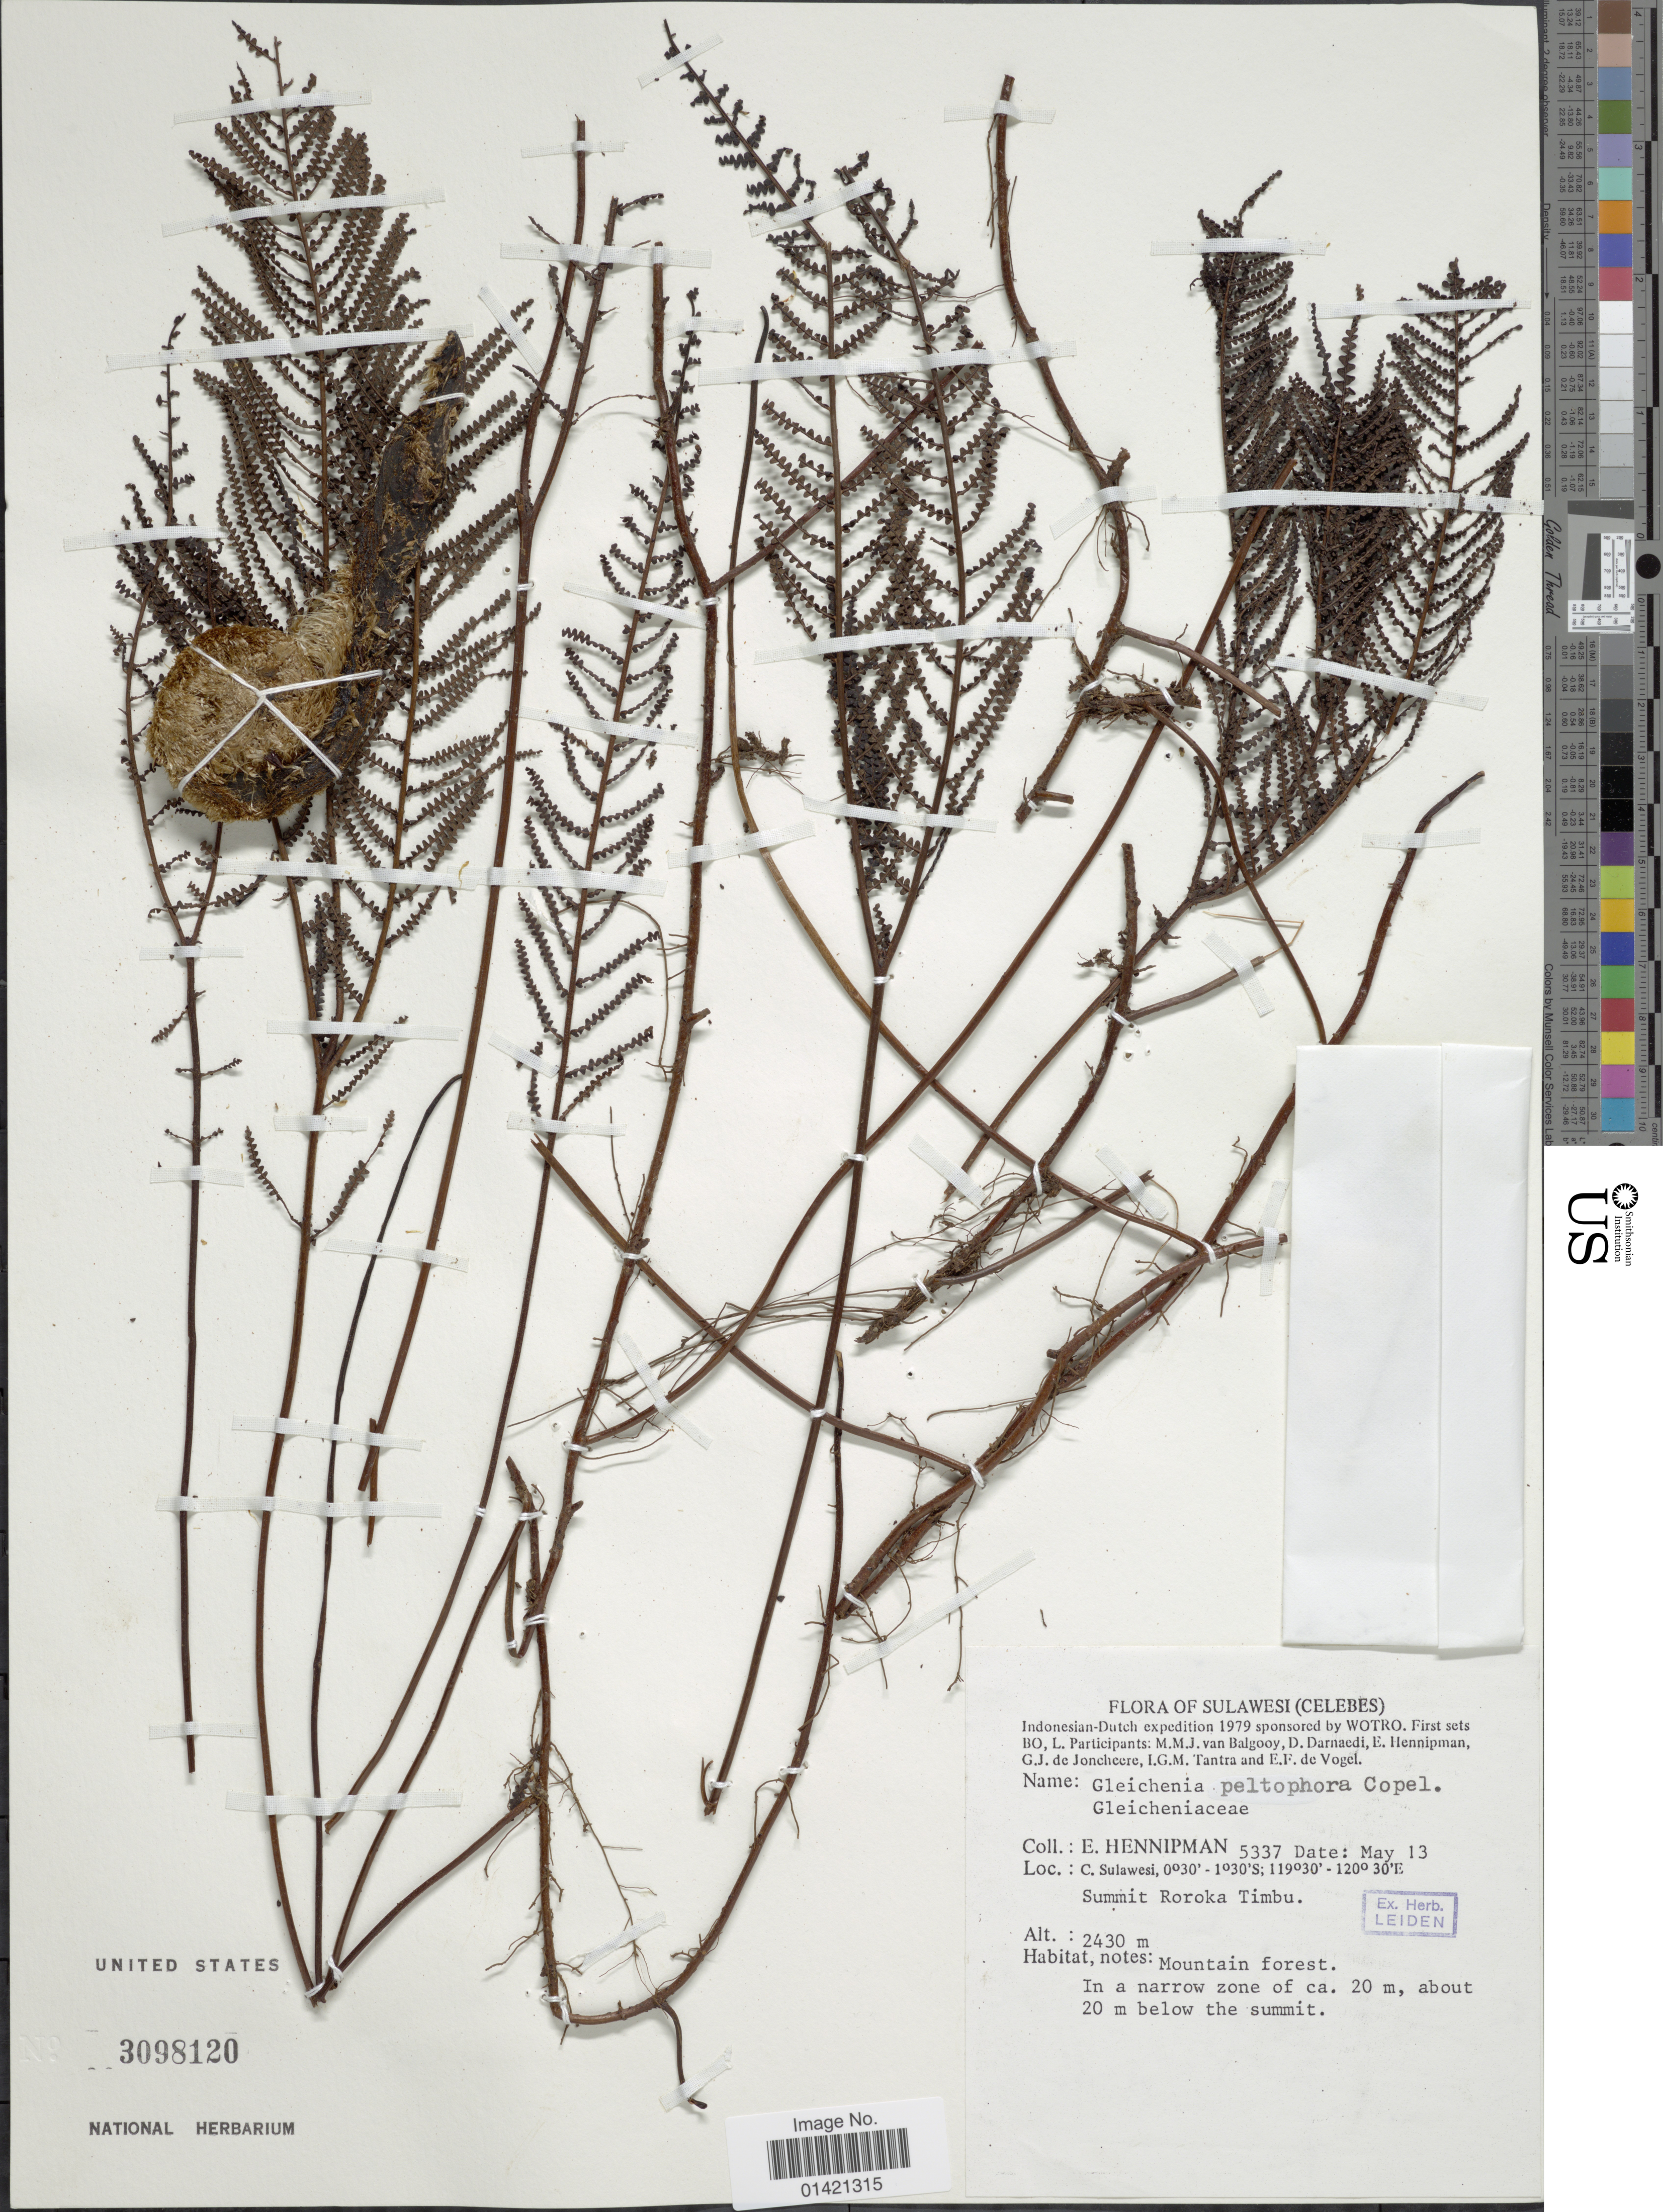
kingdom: Plantae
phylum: Tracheophyta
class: Polypodiopsida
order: Gleicheniales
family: Gleicheniaceae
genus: Gleichenia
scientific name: Gleichenia peltophora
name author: Copel.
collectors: E. Hennipman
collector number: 5337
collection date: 1979-05-13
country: Indonesia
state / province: Sulawesi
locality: Celebes. Summit Roroka Timbu.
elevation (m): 2430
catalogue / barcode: US 3098120